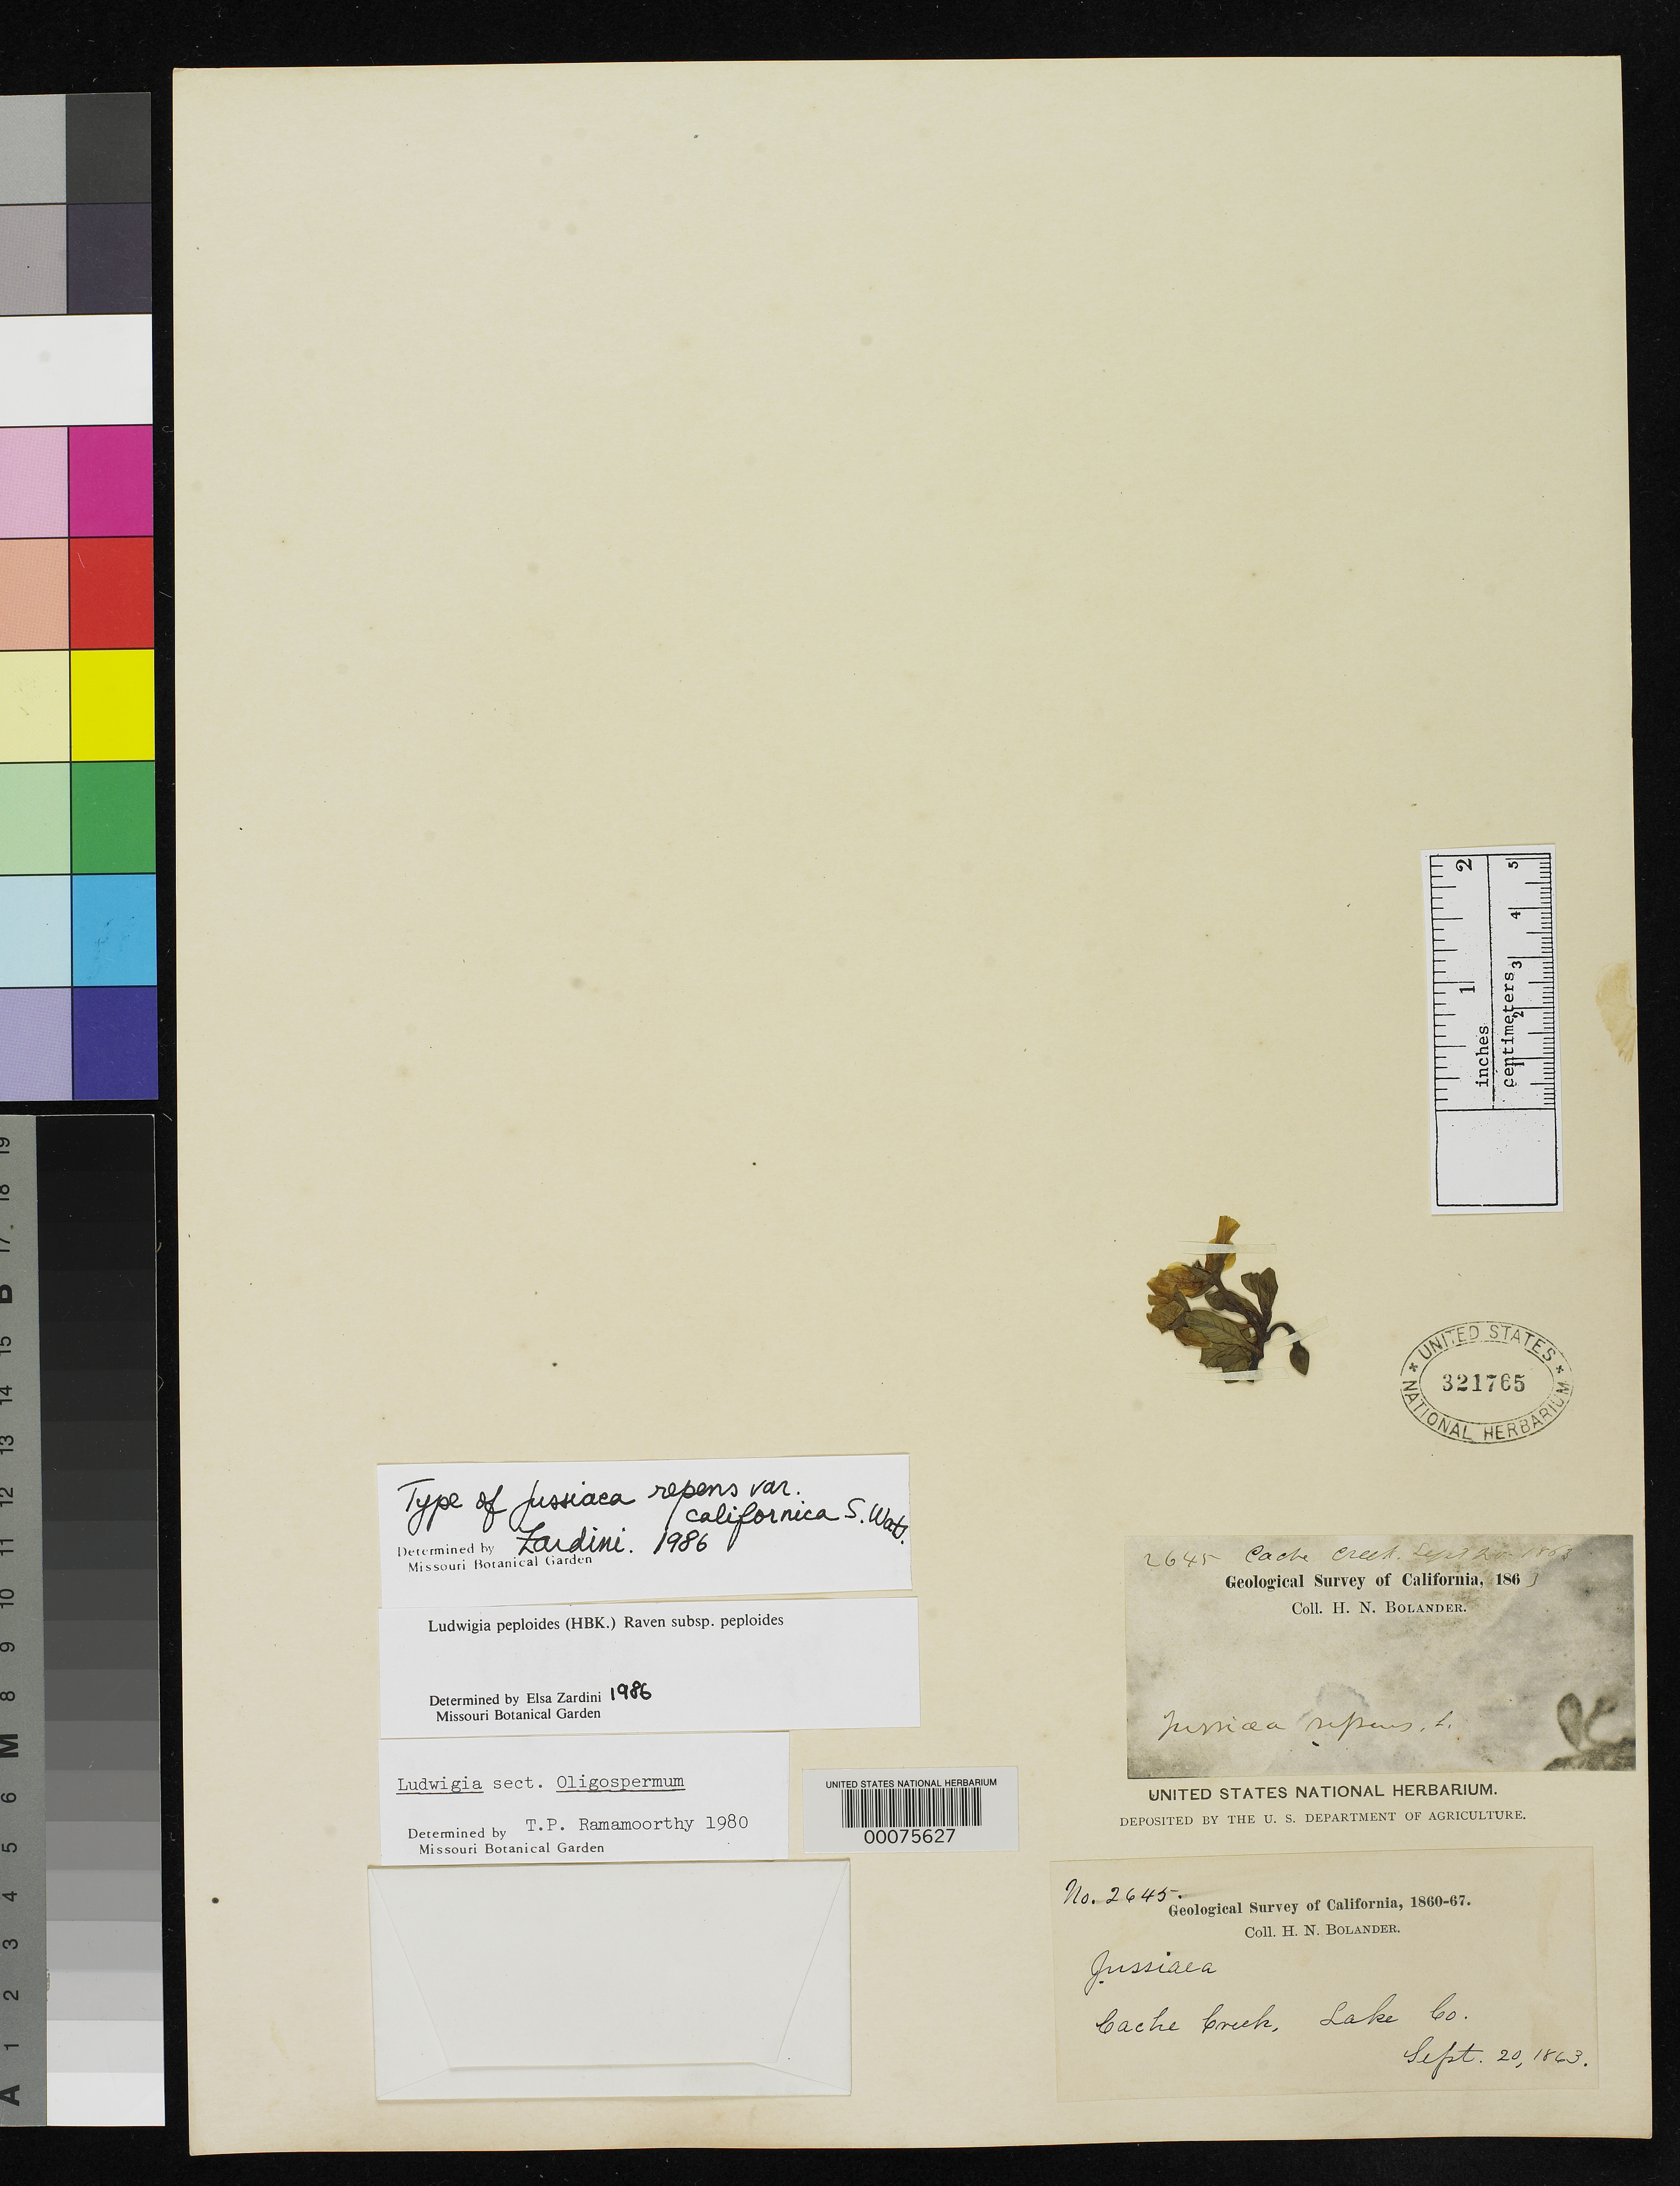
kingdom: Plantae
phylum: Tracheophyta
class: Magnoliopsida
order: Myrtales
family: Onagraceae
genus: Jussiaea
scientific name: Jussiaea repens var. californica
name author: S. Watson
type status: Isotype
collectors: H. Bolander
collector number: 2645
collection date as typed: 20 Sep 1863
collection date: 1863-09-20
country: United States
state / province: California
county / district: Lake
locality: Cache Creek.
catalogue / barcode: US 321765